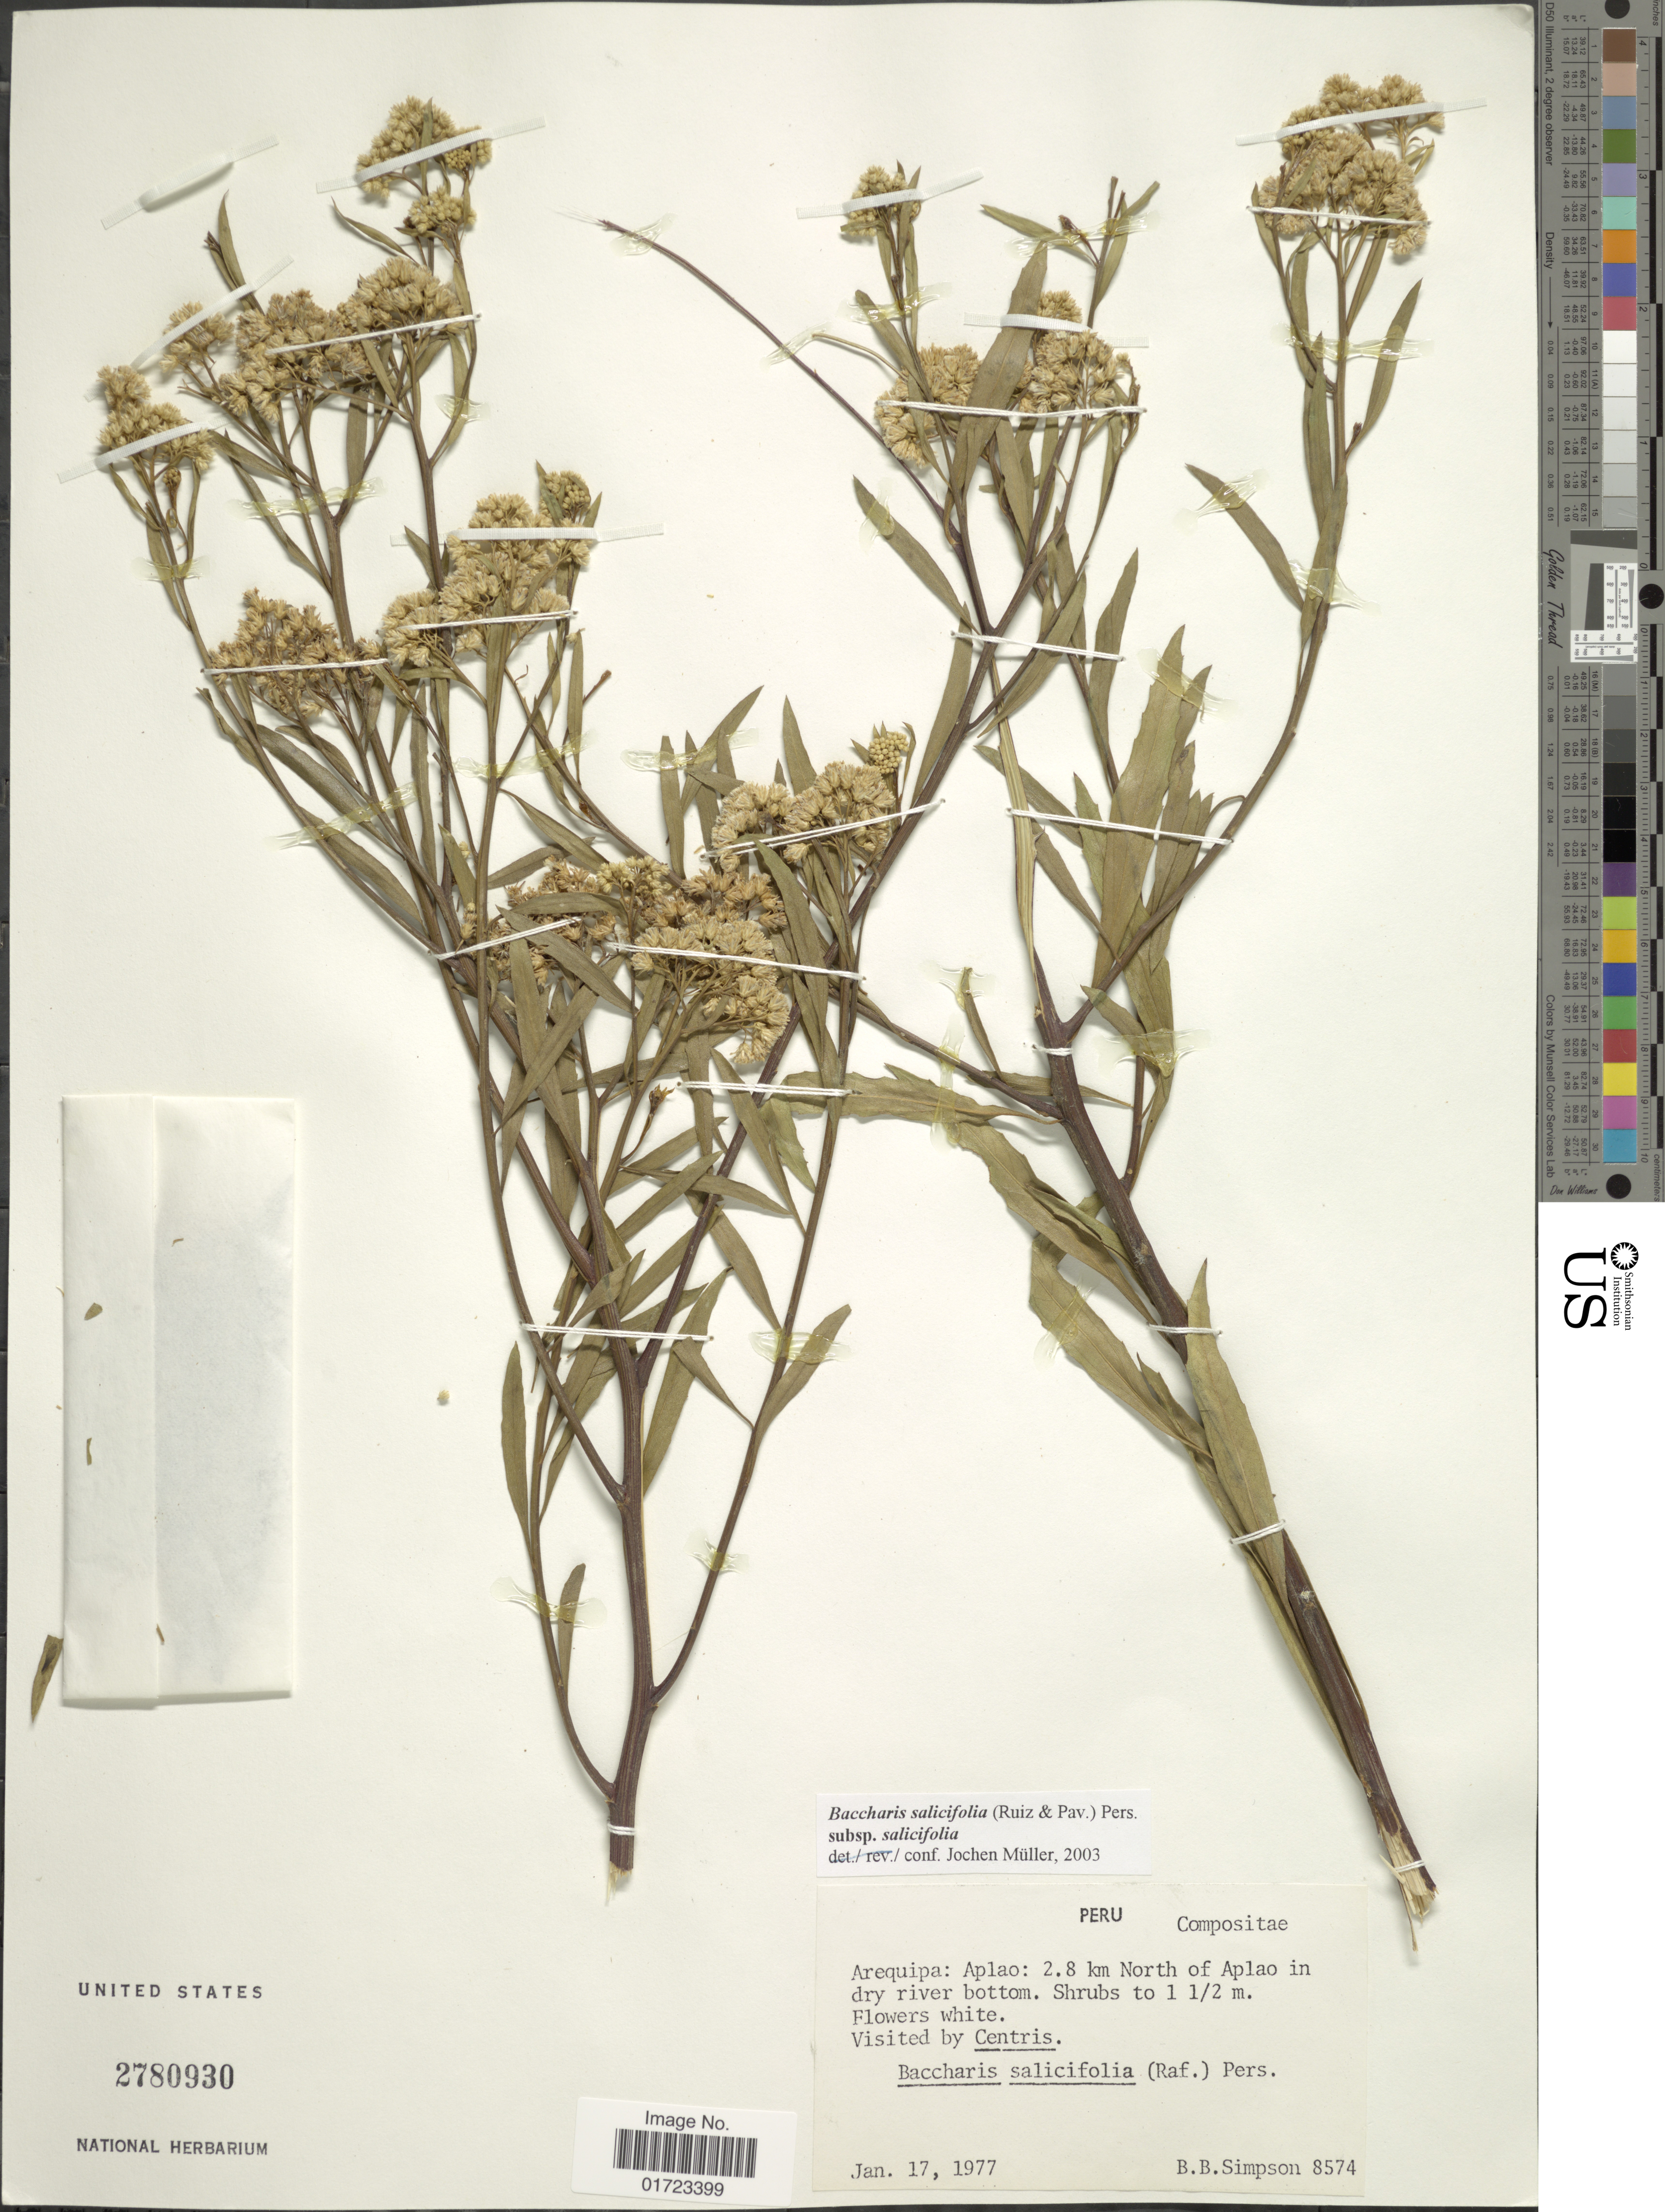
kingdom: Plantae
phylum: Tracheophyta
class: Magnoliopsida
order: Asterales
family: Asteraceae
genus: Baccharis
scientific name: Baccharis salicifolia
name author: (Ruiz & Pav.) Pers.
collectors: B. B. Simpson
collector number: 8574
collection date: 1977-01-17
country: Peru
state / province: Arequipa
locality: Arequipa: Aplao: 2.8 km north of Aplao in dry river bottom.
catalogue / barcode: US 2780930